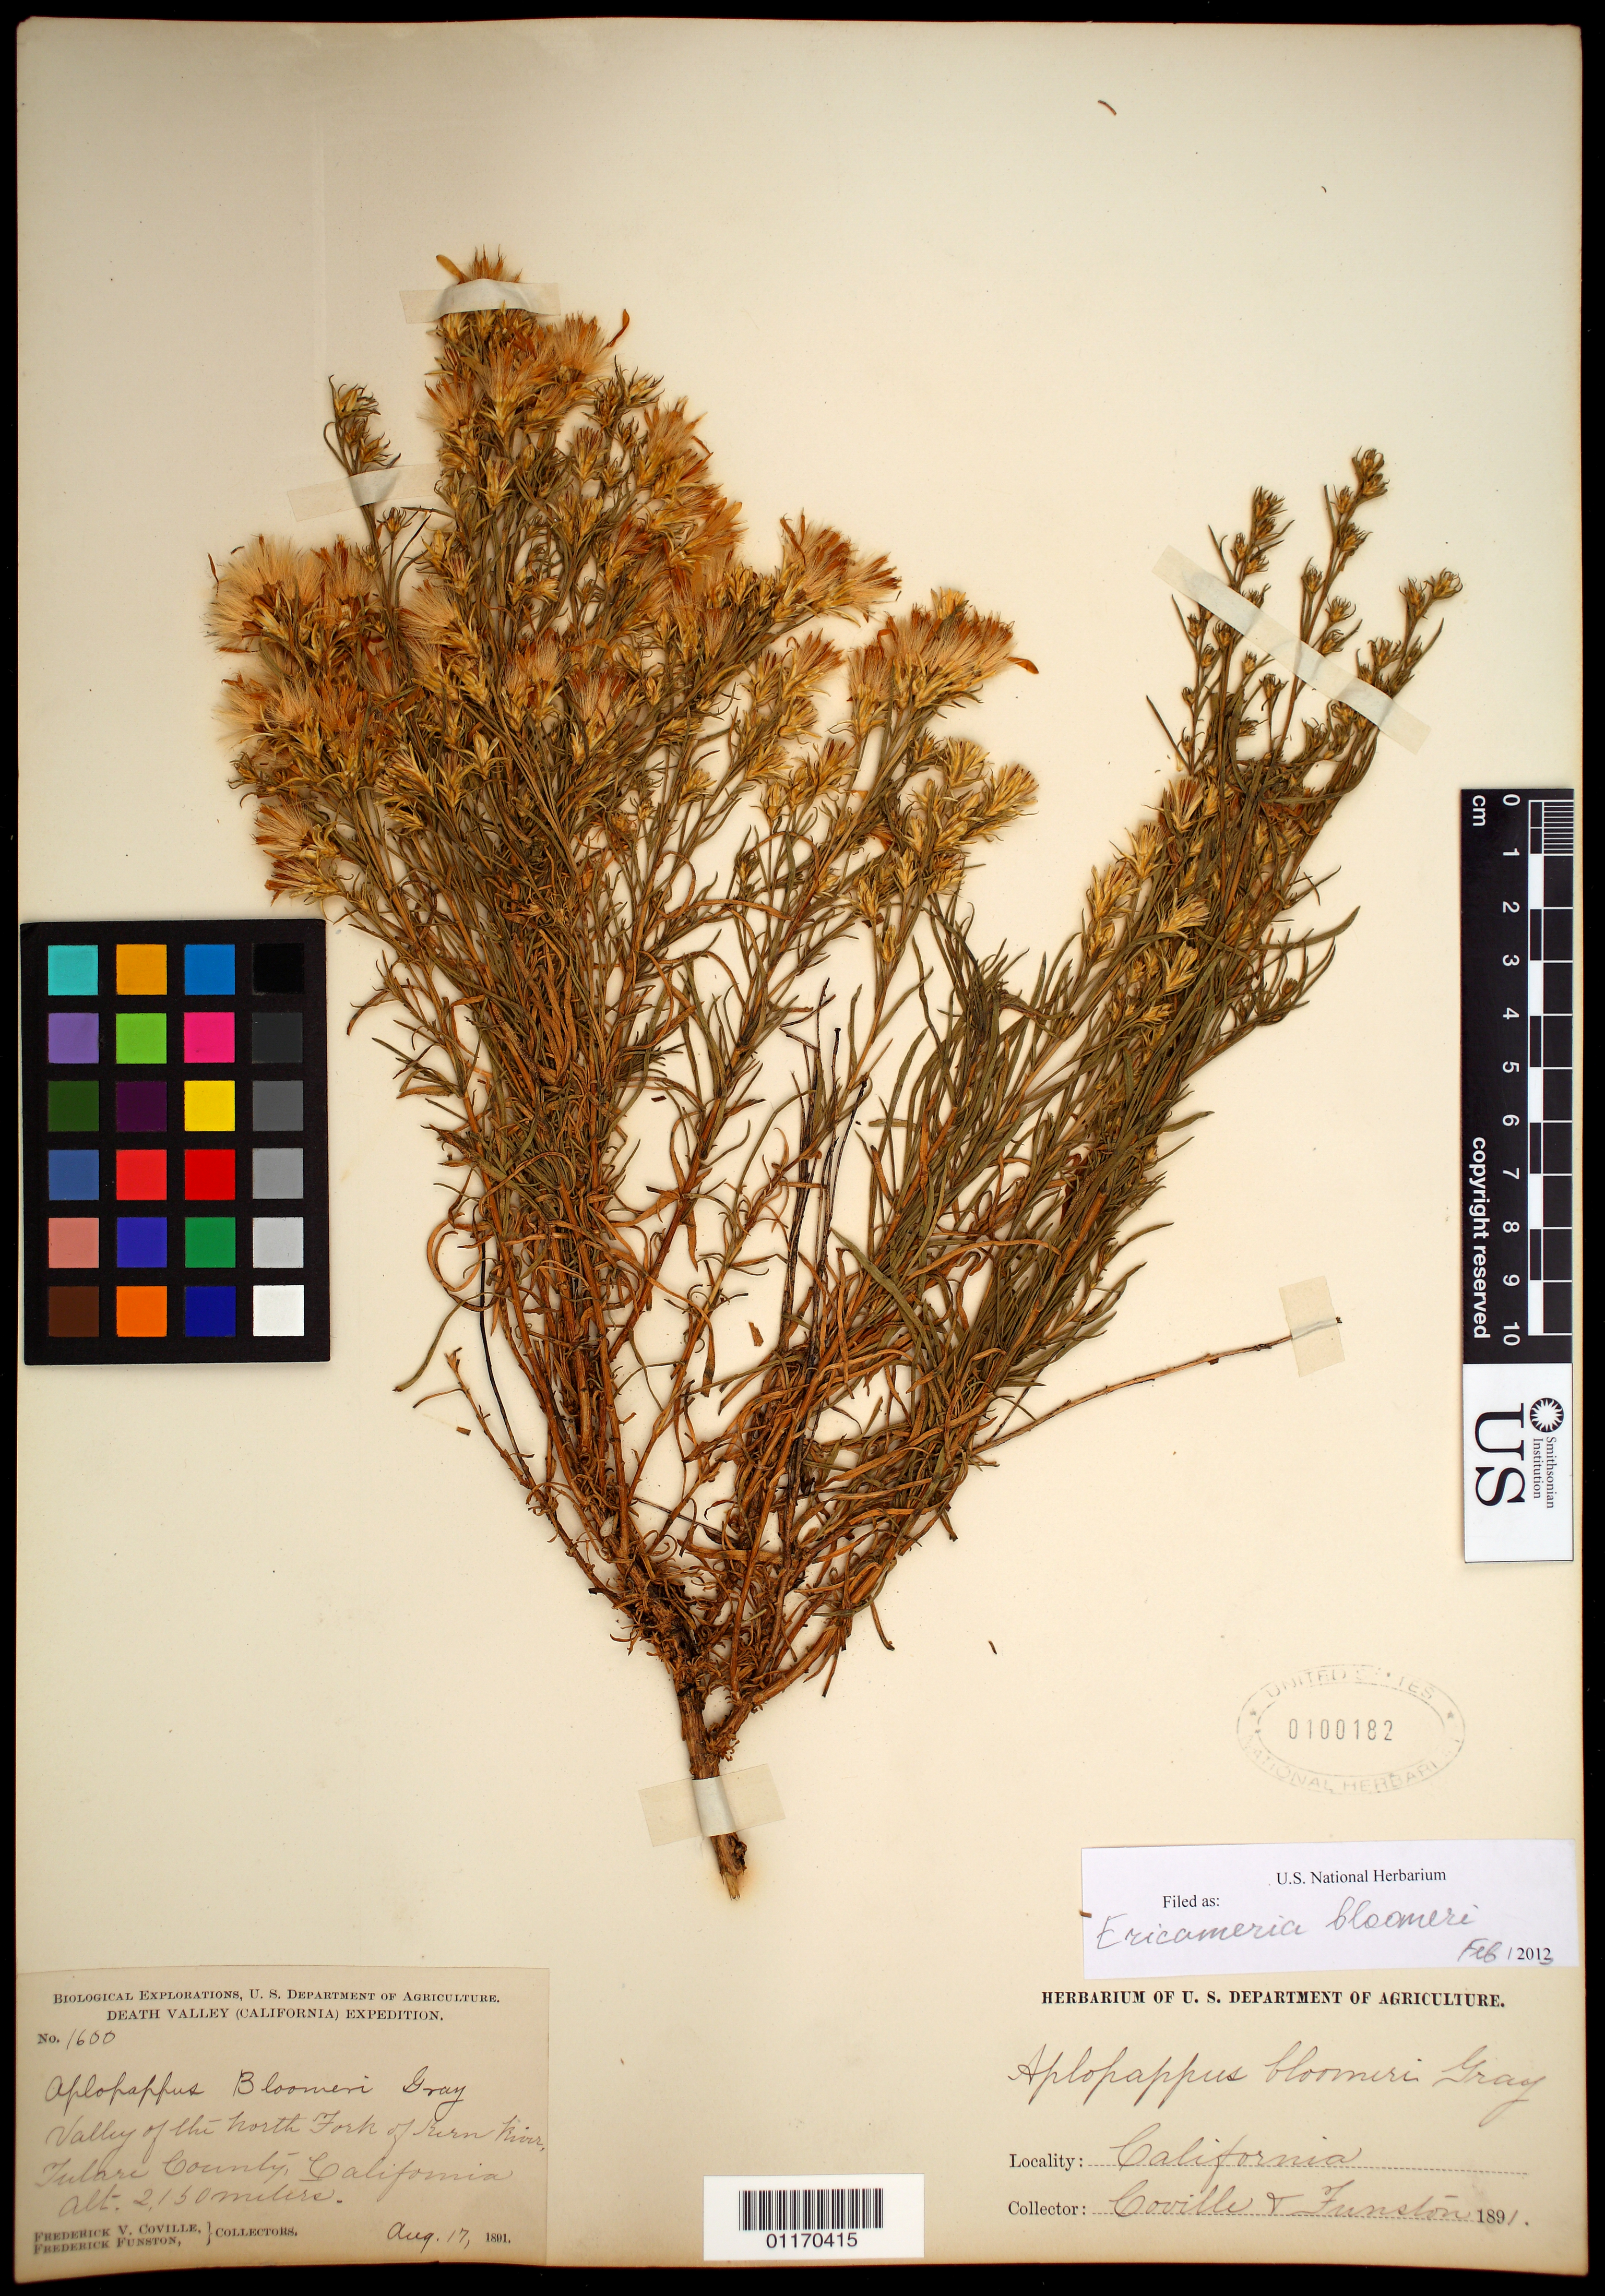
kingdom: Plantae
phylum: Tracheophyta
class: Magnoliopsida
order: Asterales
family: Asteraceae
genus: Ericameria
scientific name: Ericameria bloomeri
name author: (A. Gray) J.F. Macbr.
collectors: F. V. Coville & F. Funston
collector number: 1600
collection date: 1891-08-17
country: United States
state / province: California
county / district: Tulare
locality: Valley of the North Fork of Kearn River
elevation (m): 2150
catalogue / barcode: US 100182